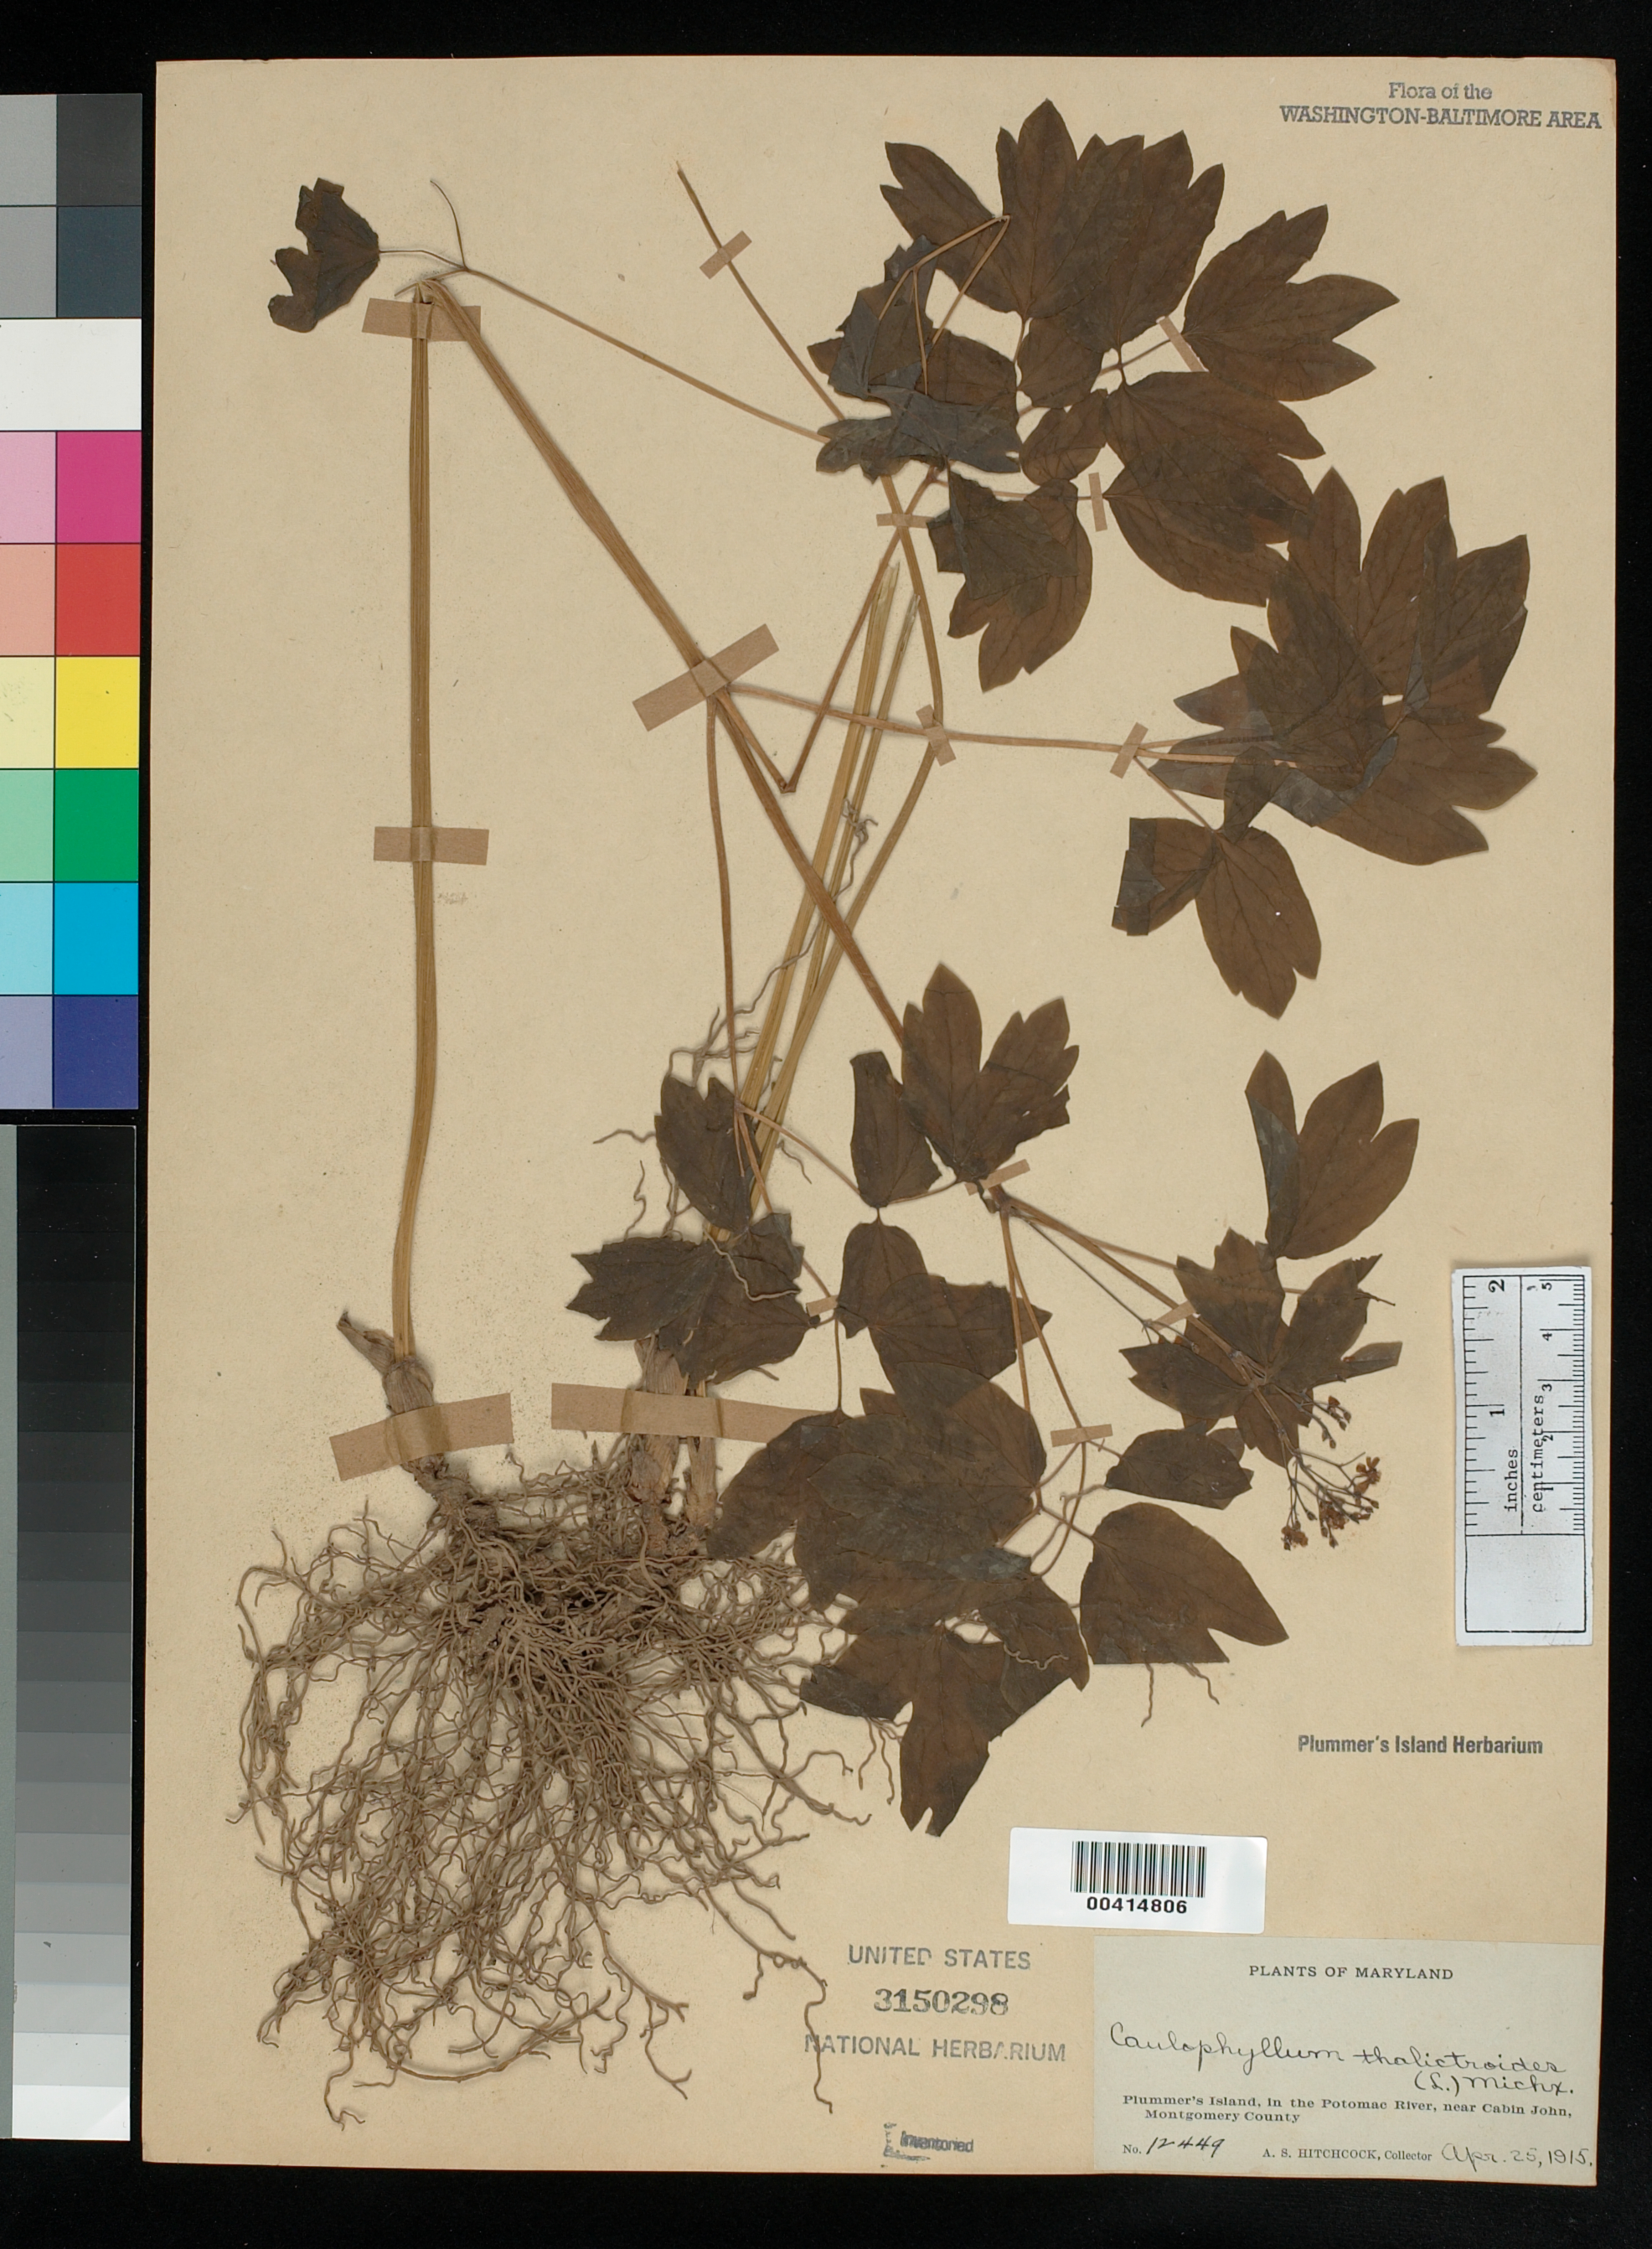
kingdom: Plantae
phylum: Tracheophyta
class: Magnoliopsida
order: Ranunculales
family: Berberidaceae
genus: Caulophyllum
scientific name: Caulophyllum thalictroides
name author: (L.) Michx.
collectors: A. S. Hitchcock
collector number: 12449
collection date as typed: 25 Apr 1915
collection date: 1915-04-25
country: United States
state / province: Maryland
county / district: Montgomery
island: Plummers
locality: Plummer's Island C. & O. Canal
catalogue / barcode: US 3150298